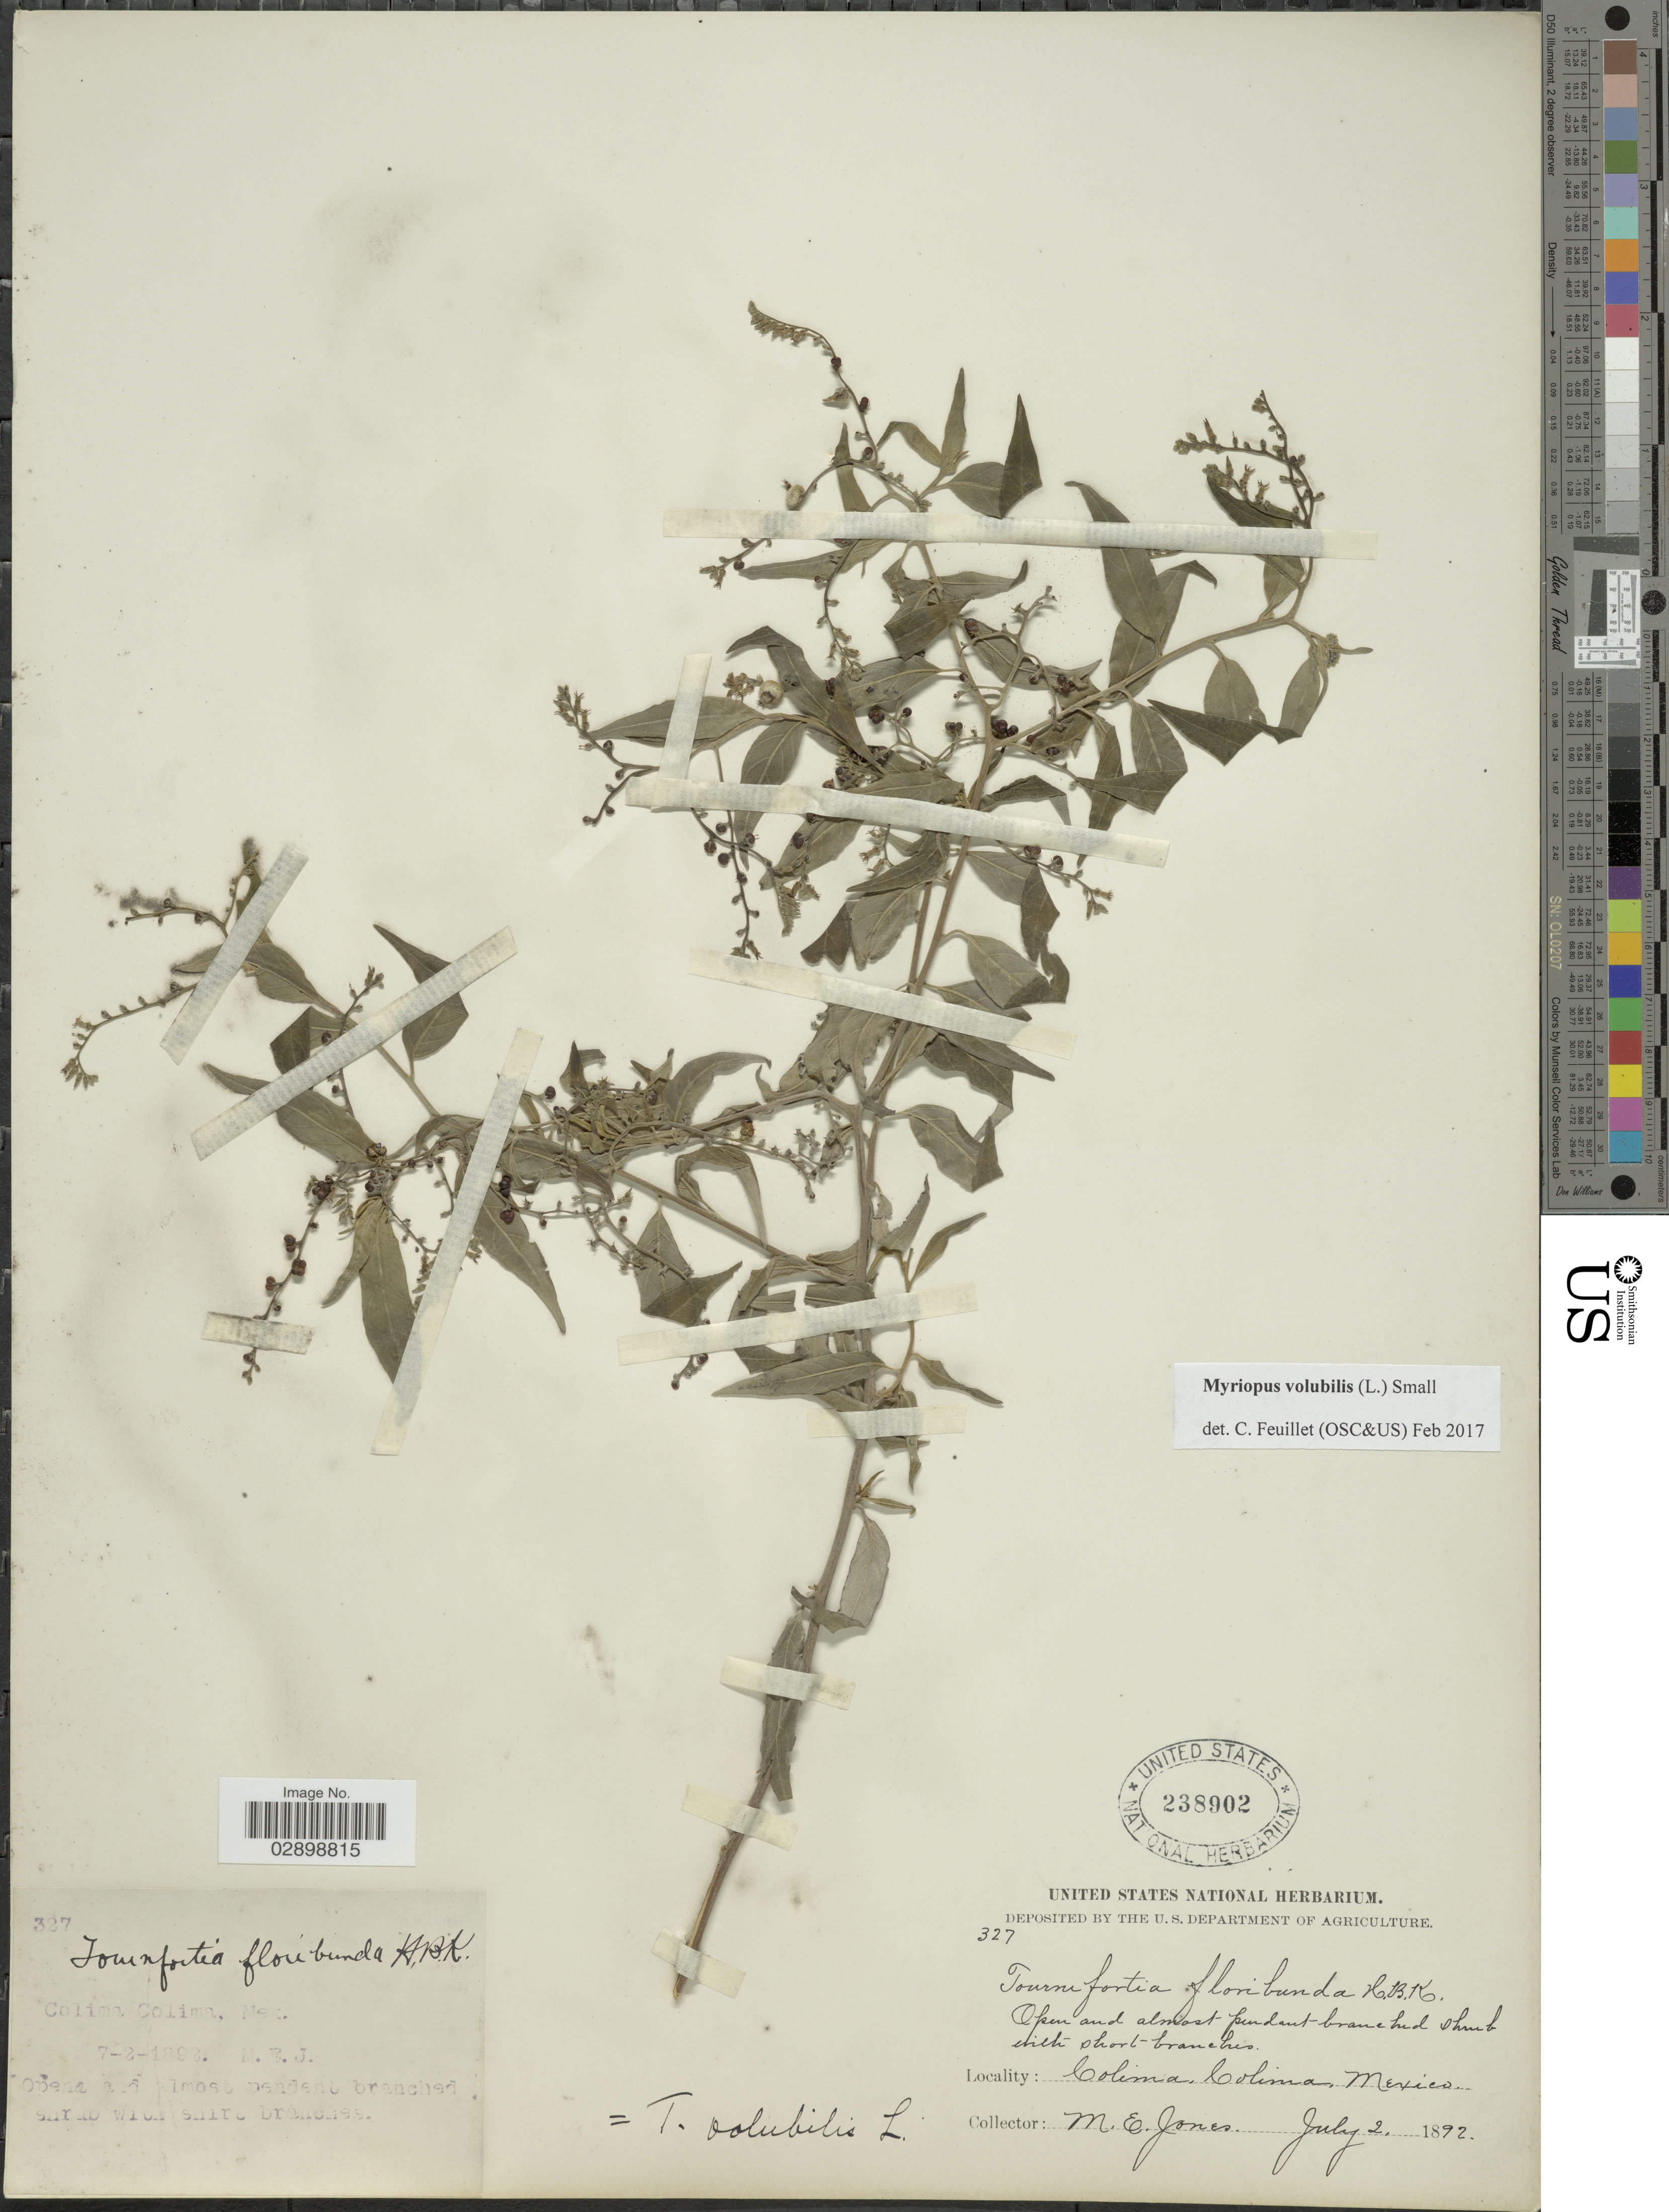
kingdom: Plantae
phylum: Tracheophyta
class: Magnoliopsida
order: Boraginales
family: Heliotropiaceae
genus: Myriopus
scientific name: Myriopus volubilis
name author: (L.) Small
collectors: M. E. Jones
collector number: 327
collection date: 1892-07-02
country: Mexico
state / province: Colima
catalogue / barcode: US 238902